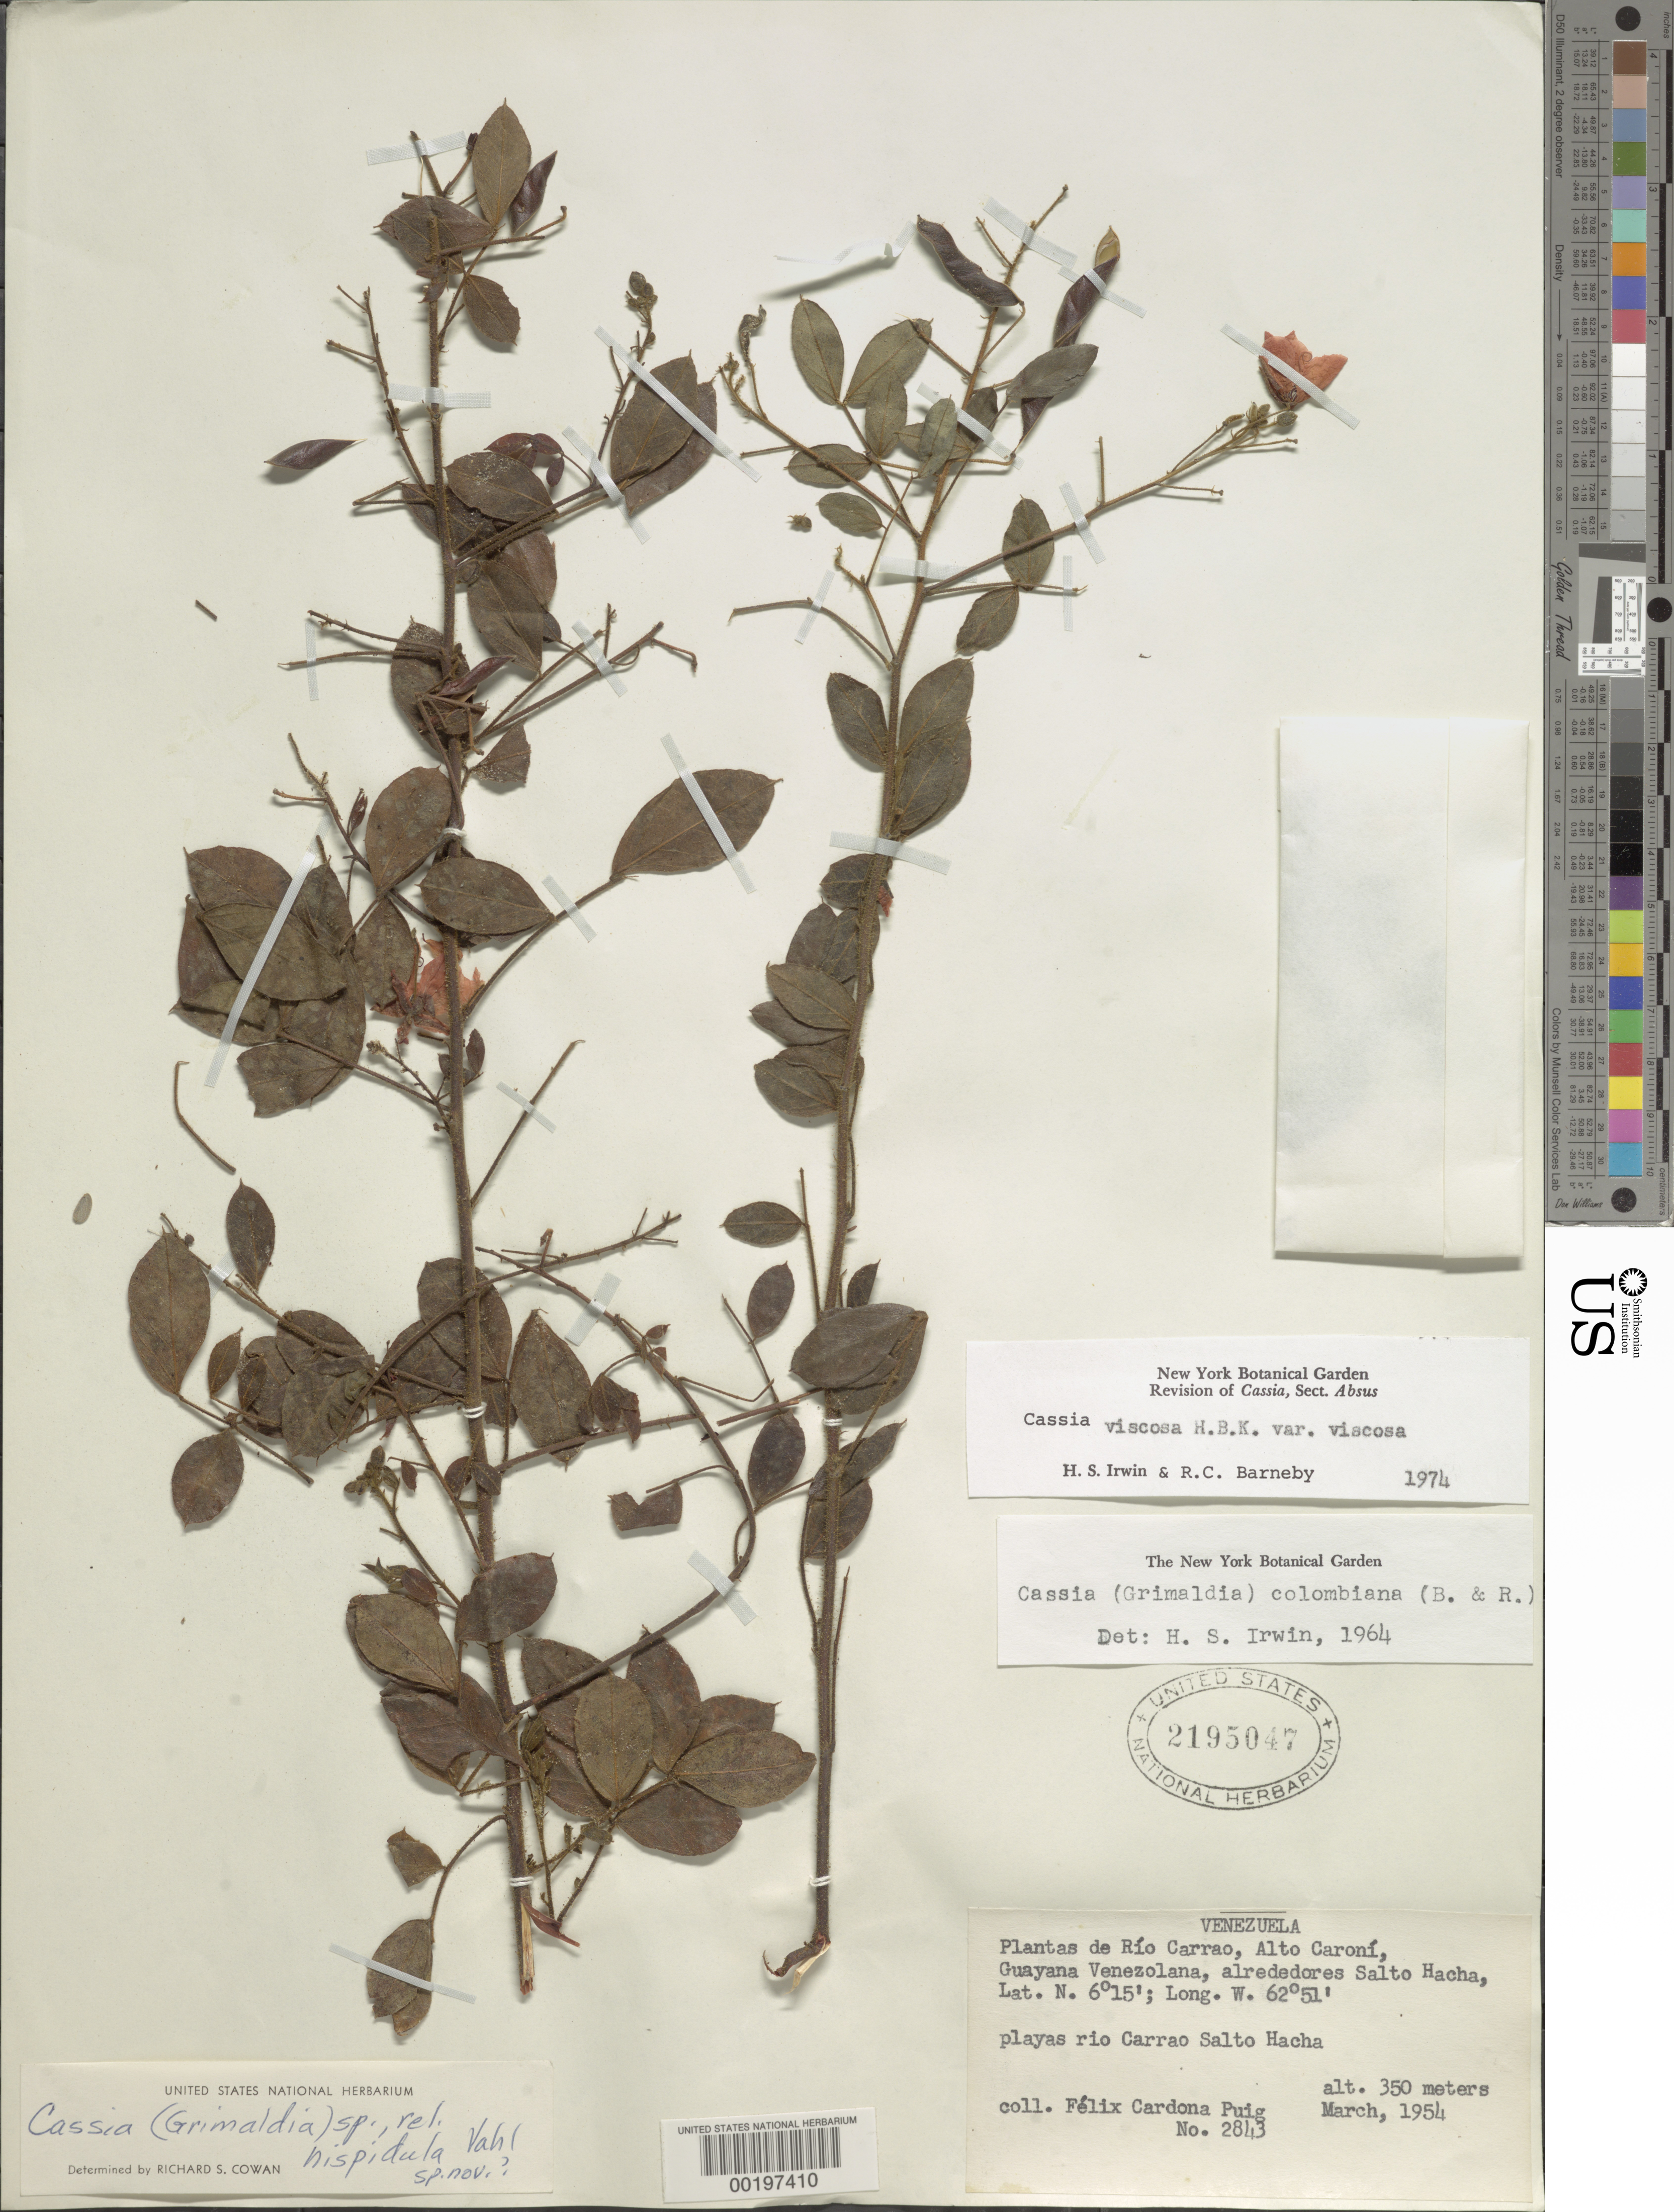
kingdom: Plantae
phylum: Tracheophyta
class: Magnoliopsida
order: Fabales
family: Fabaceae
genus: Chamaecrista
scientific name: Chamaecrista viscosa var. viscosa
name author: (Kunth) H.S. Irwin & Barneby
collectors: F. Cardona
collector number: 2843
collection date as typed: Mar 1954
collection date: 1954-03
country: Venezuela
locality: Rio carrao, alto caroni, guayana venezolana, alrededores salto hacha, playas rio carrao salto hacha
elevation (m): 350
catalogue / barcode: US 2195047